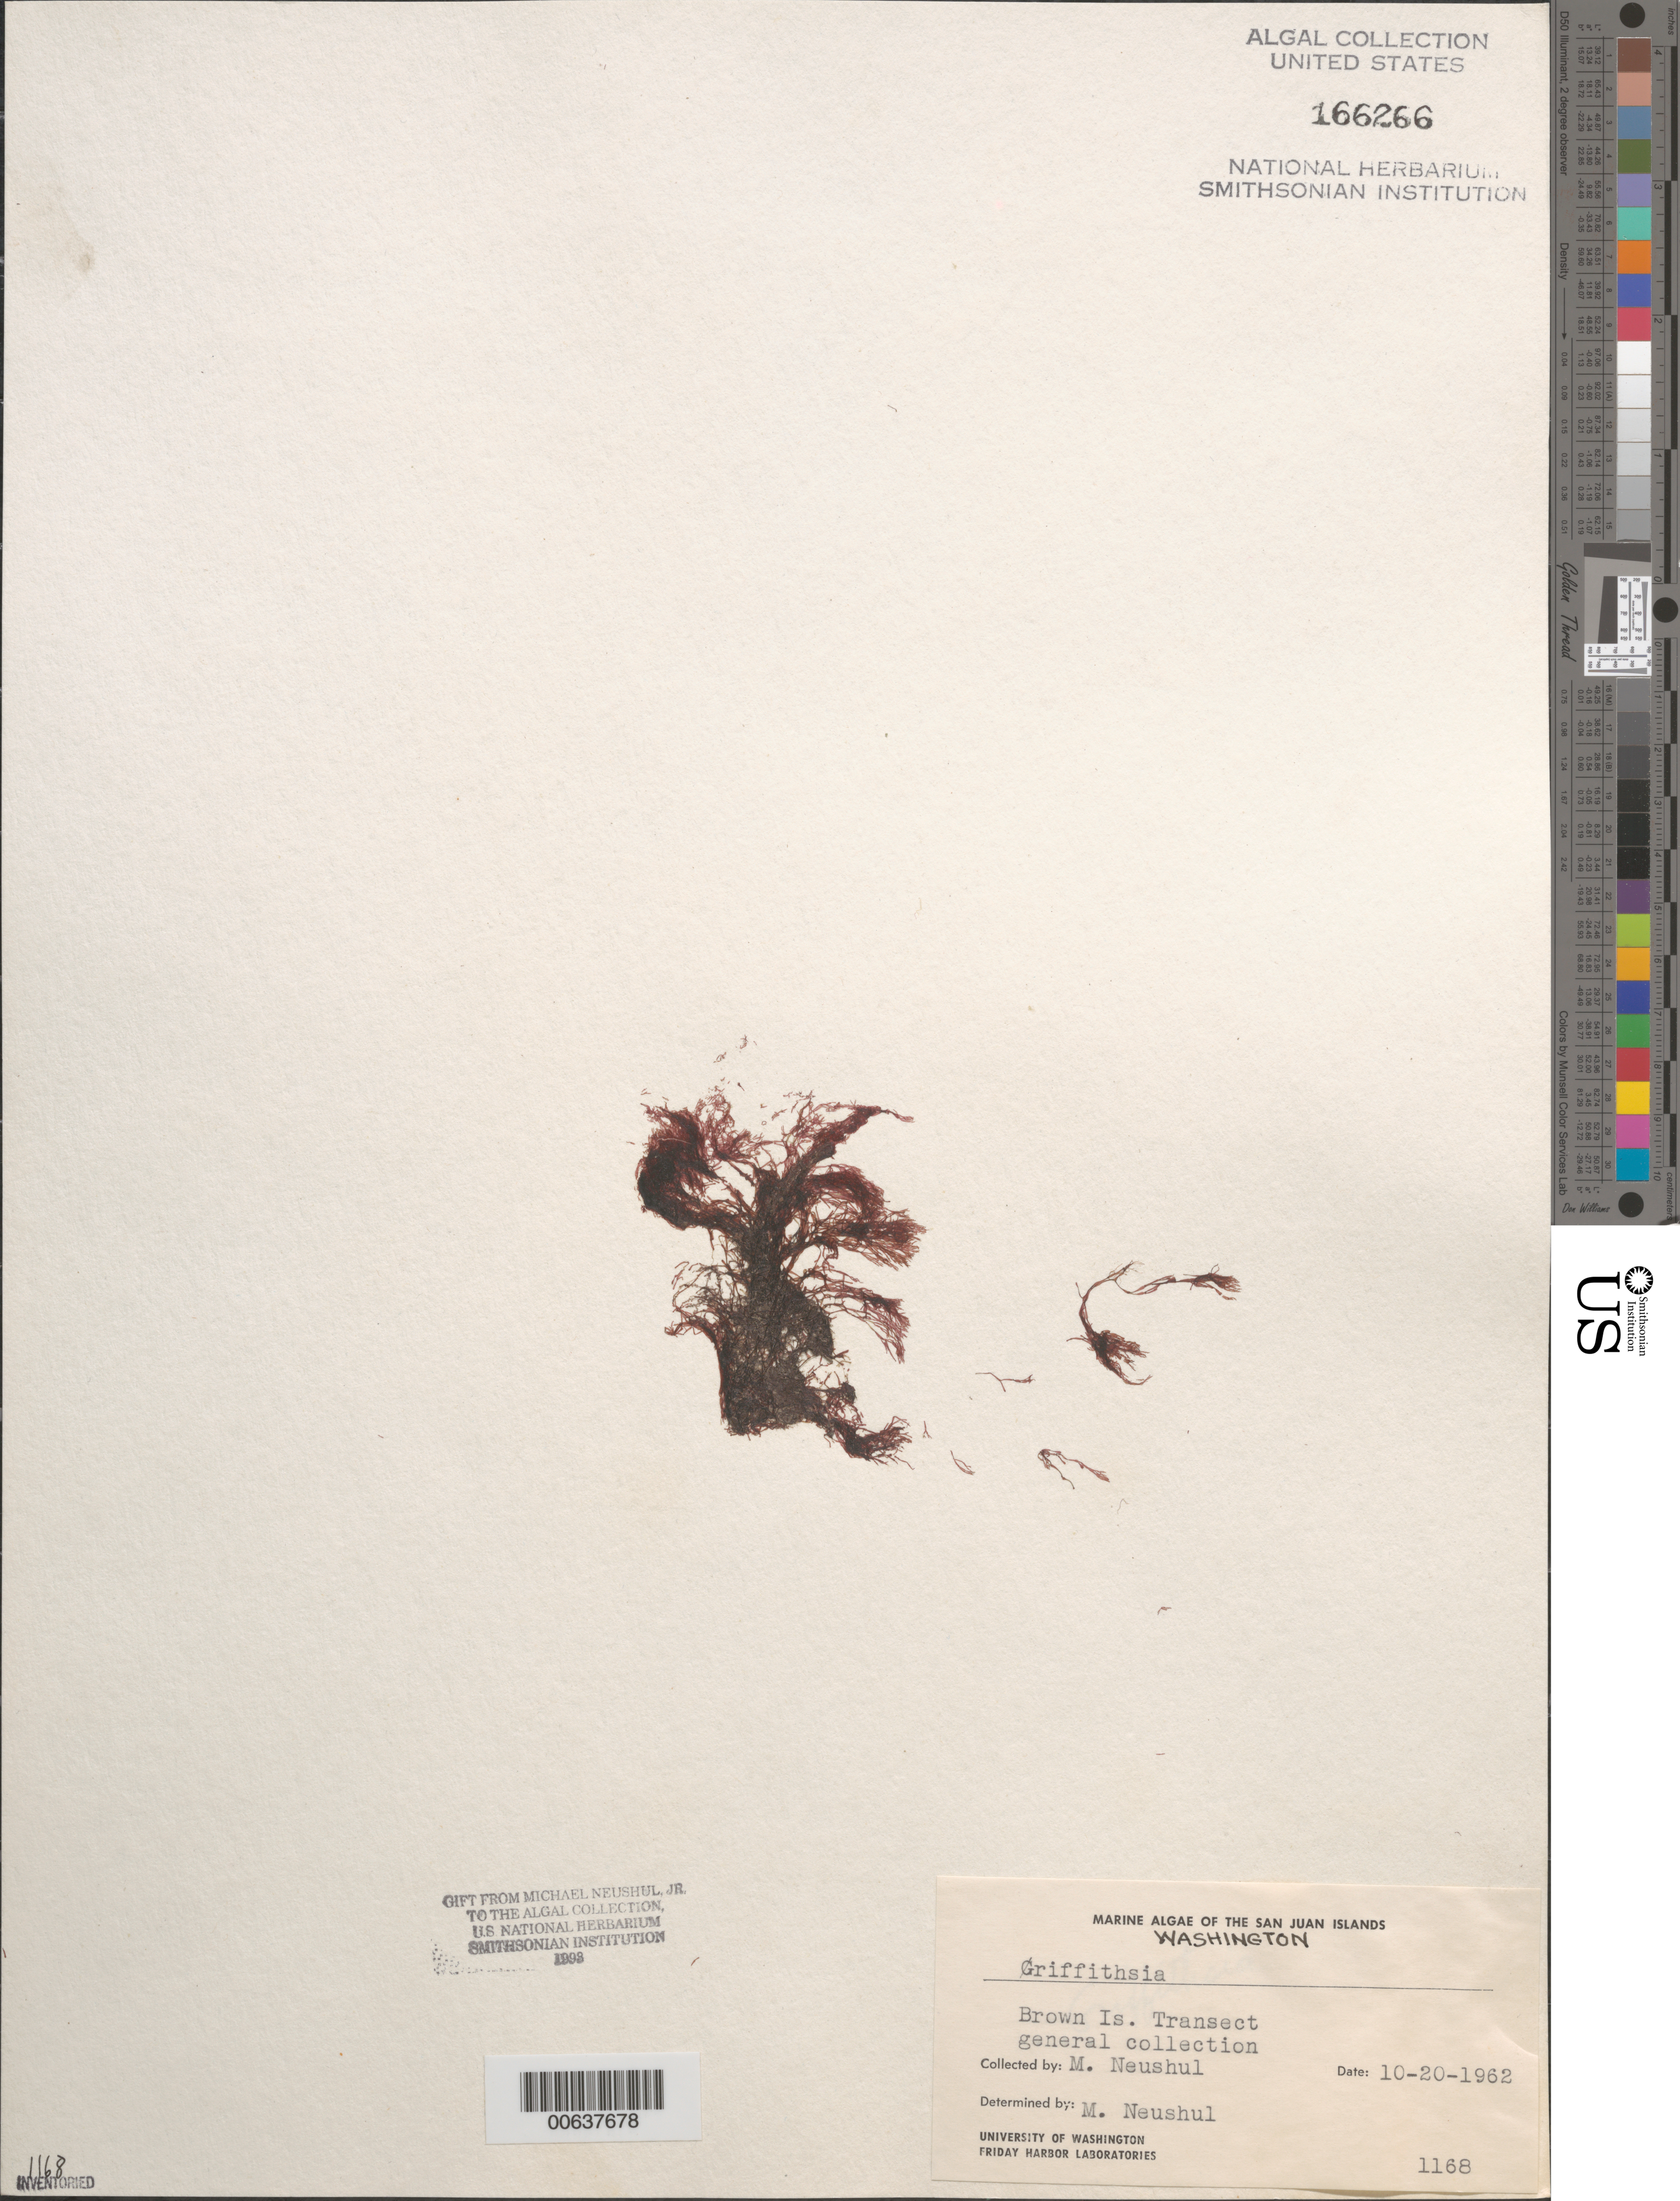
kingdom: Plantae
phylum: Rhodophyta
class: Florideophyceae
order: Ceramiales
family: Wrangeliaceae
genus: Griffithsia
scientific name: Griffithsia sp.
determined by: Neushul, M.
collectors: M. Neushul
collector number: Neushul 1168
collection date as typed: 20 Oct 1962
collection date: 1962-10-20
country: United States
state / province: Washington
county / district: San Juan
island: Brown Island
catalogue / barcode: US 166266